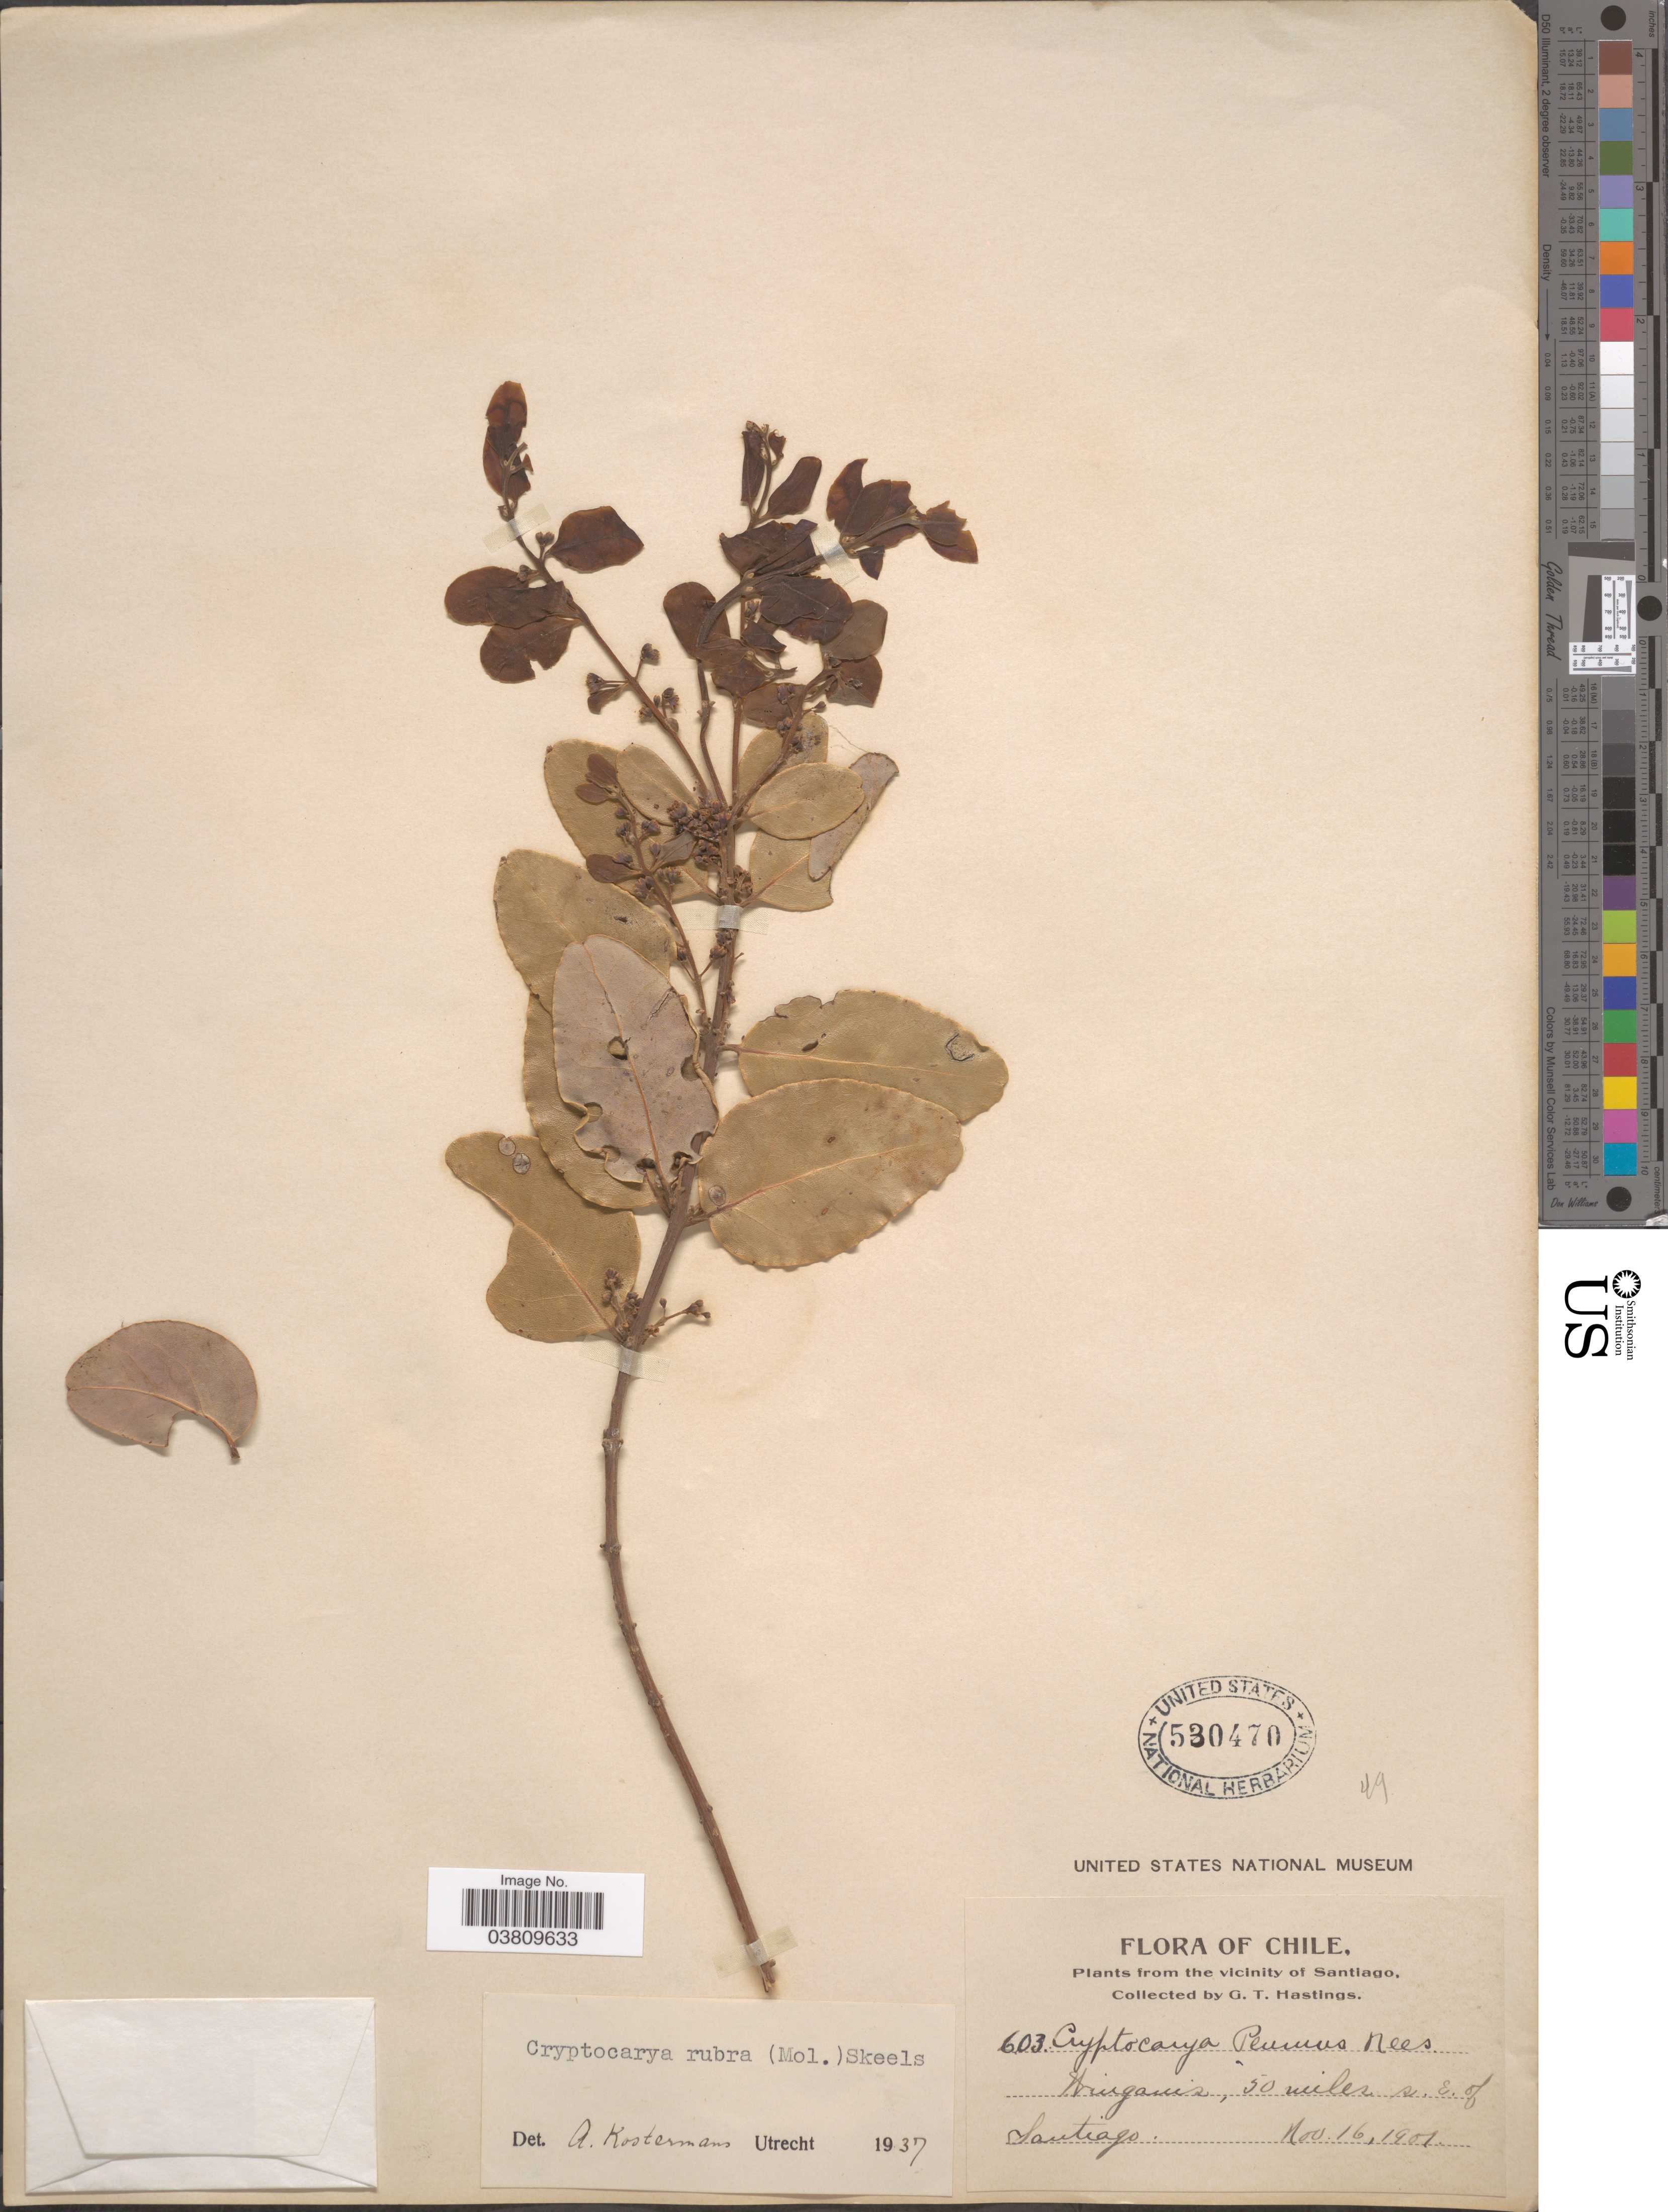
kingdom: Plantae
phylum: Tracheophyta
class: Magnoliopsida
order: Laurales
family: Lauraceae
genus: Cryptocarya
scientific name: Cryptocarya rubra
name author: (Mol.) Skeels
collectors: G. Hastings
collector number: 603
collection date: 1901-11-16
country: Chile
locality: The vicinity of Santiago. Arirgauiz [interpreted], 50 miles s. e. of Santiago.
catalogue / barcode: US 530470